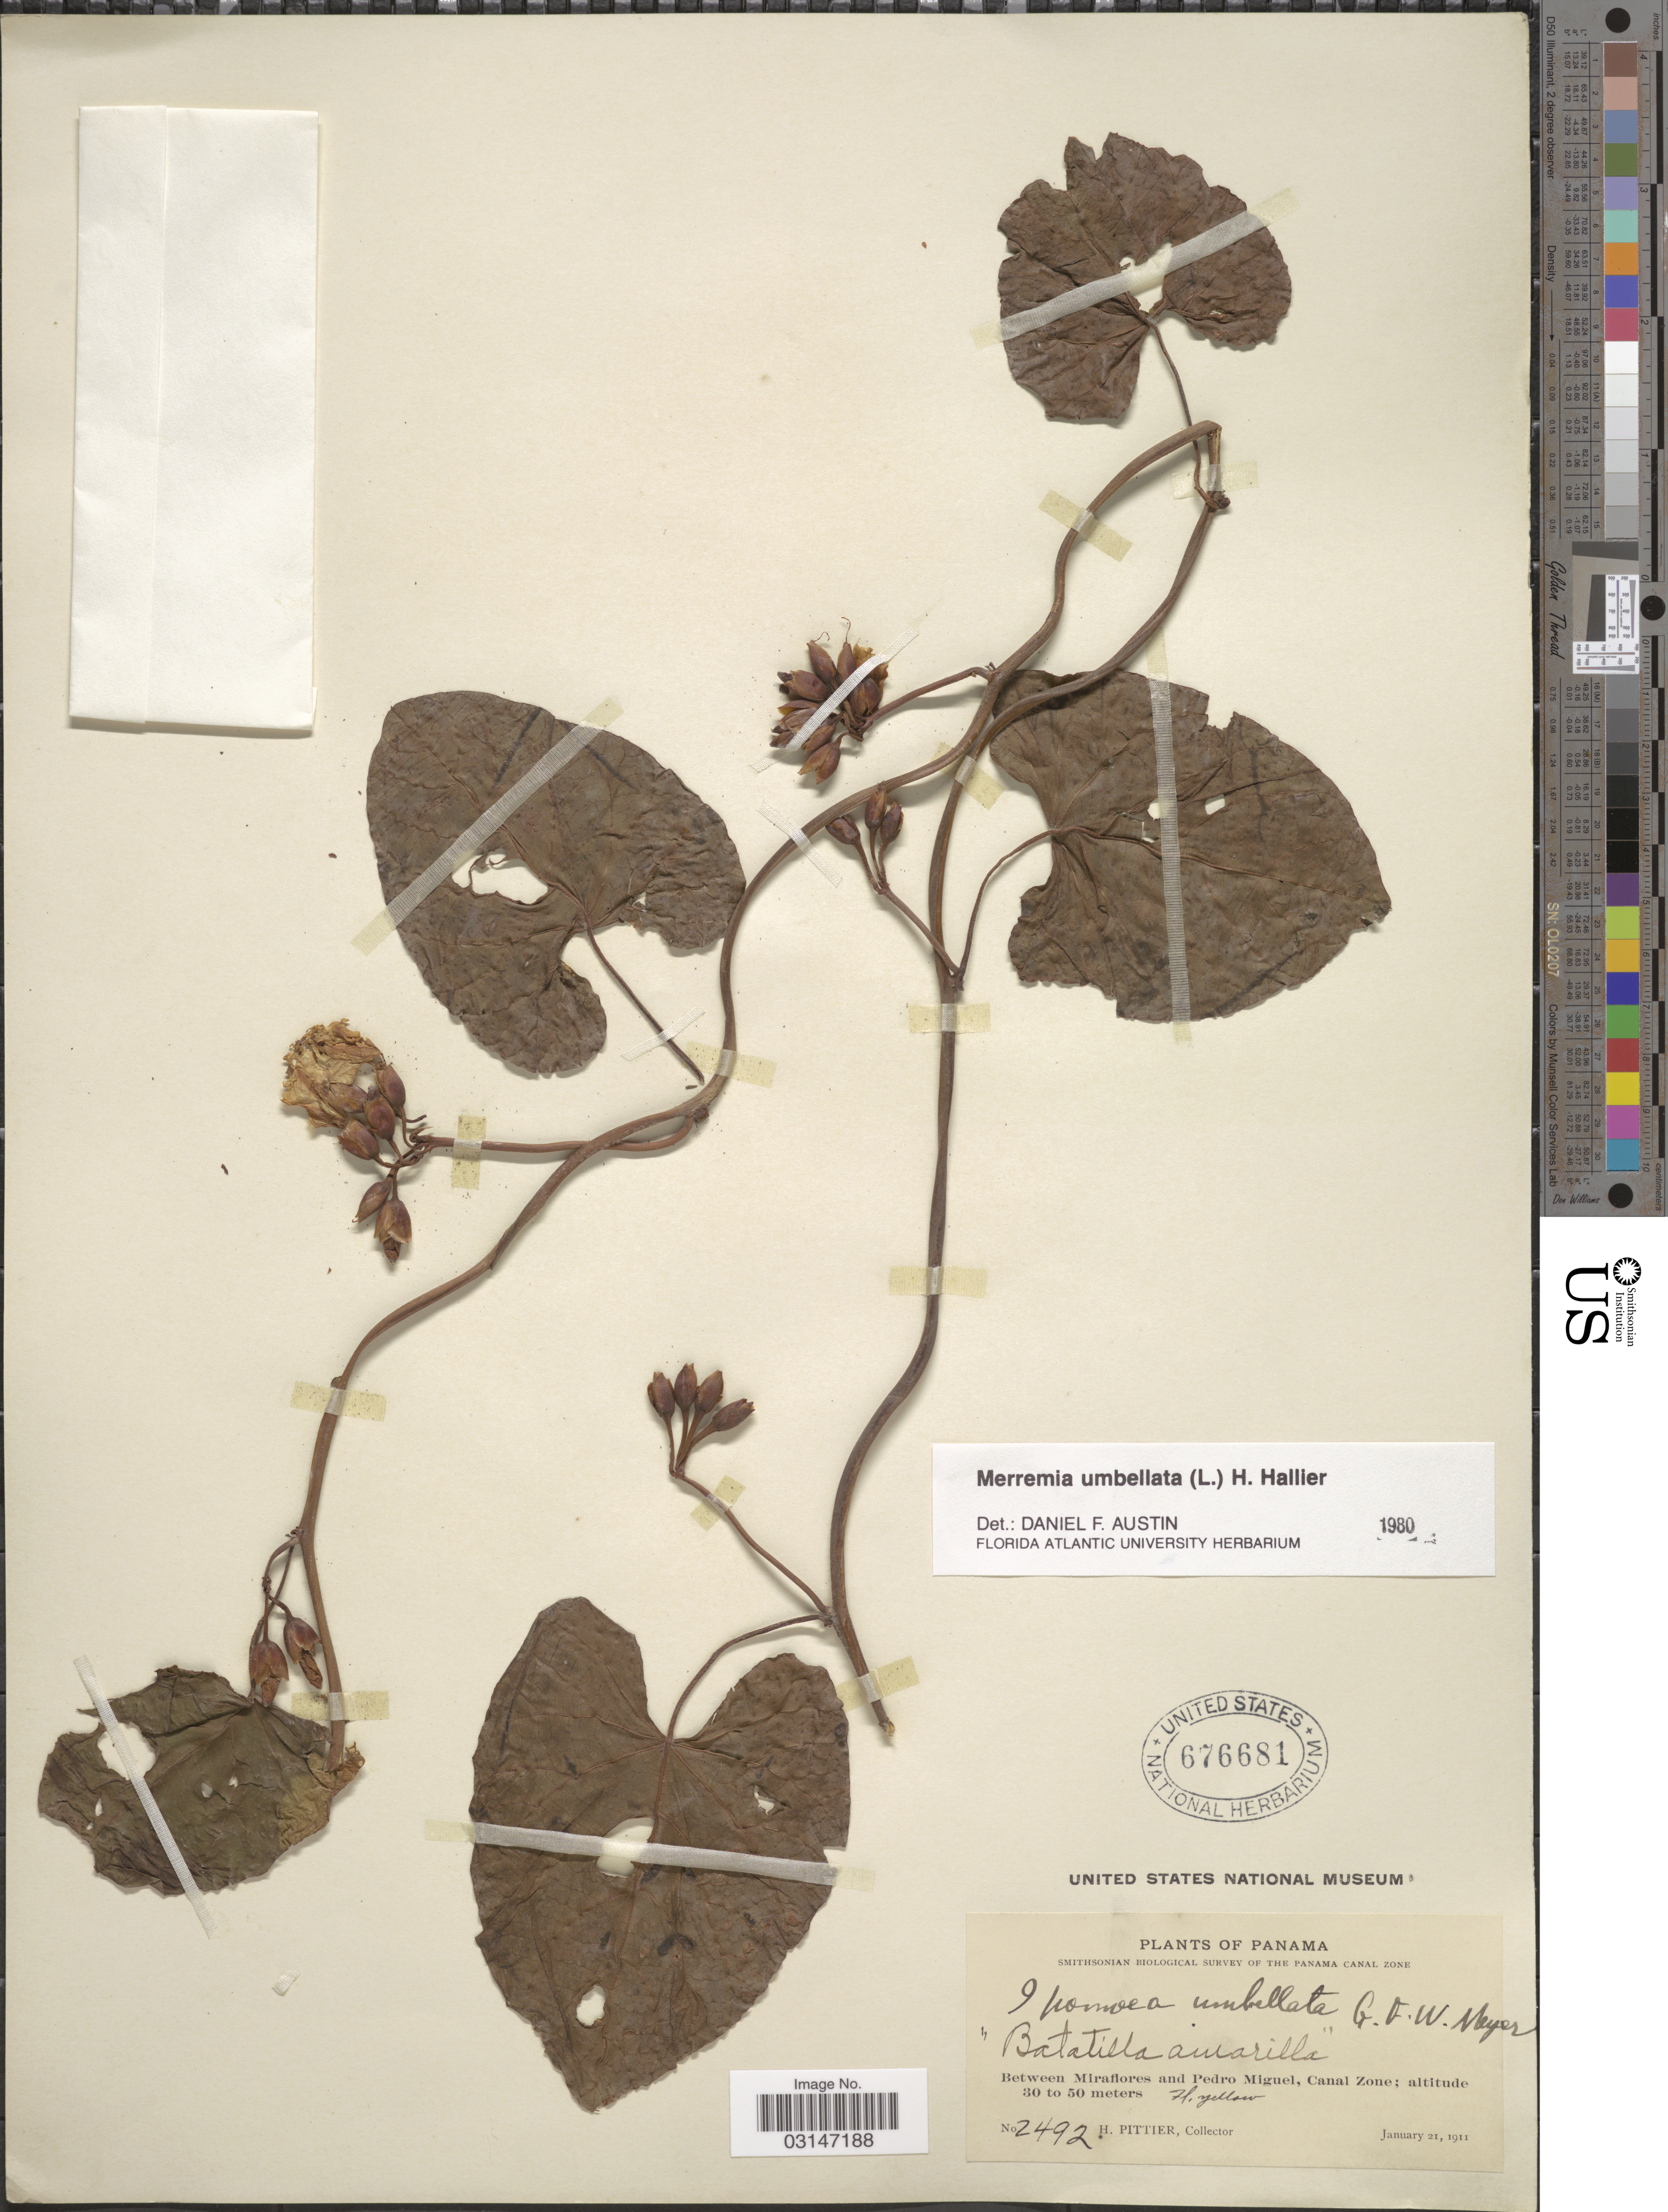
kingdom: Plantae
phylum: Tracheophyta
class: Magnoliopsida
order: Solanales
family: Convolvulaceae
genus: Camonea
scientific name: Camonea umbellata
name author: (L.) A. R. Simões & Staples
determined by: Strong, Mark T., (BOT), Smithsonian Institution - National Museum of Natural History (UNITED STATES)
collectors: H. F. Pittier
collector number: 2492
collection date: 1911-01-21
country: Panama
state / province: Panamá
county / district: Canal Zone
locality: The Panama Canal Zone, Between Miraflores and Pedro Miguel, Canal Zone.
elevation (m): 30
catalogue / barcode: US 676681